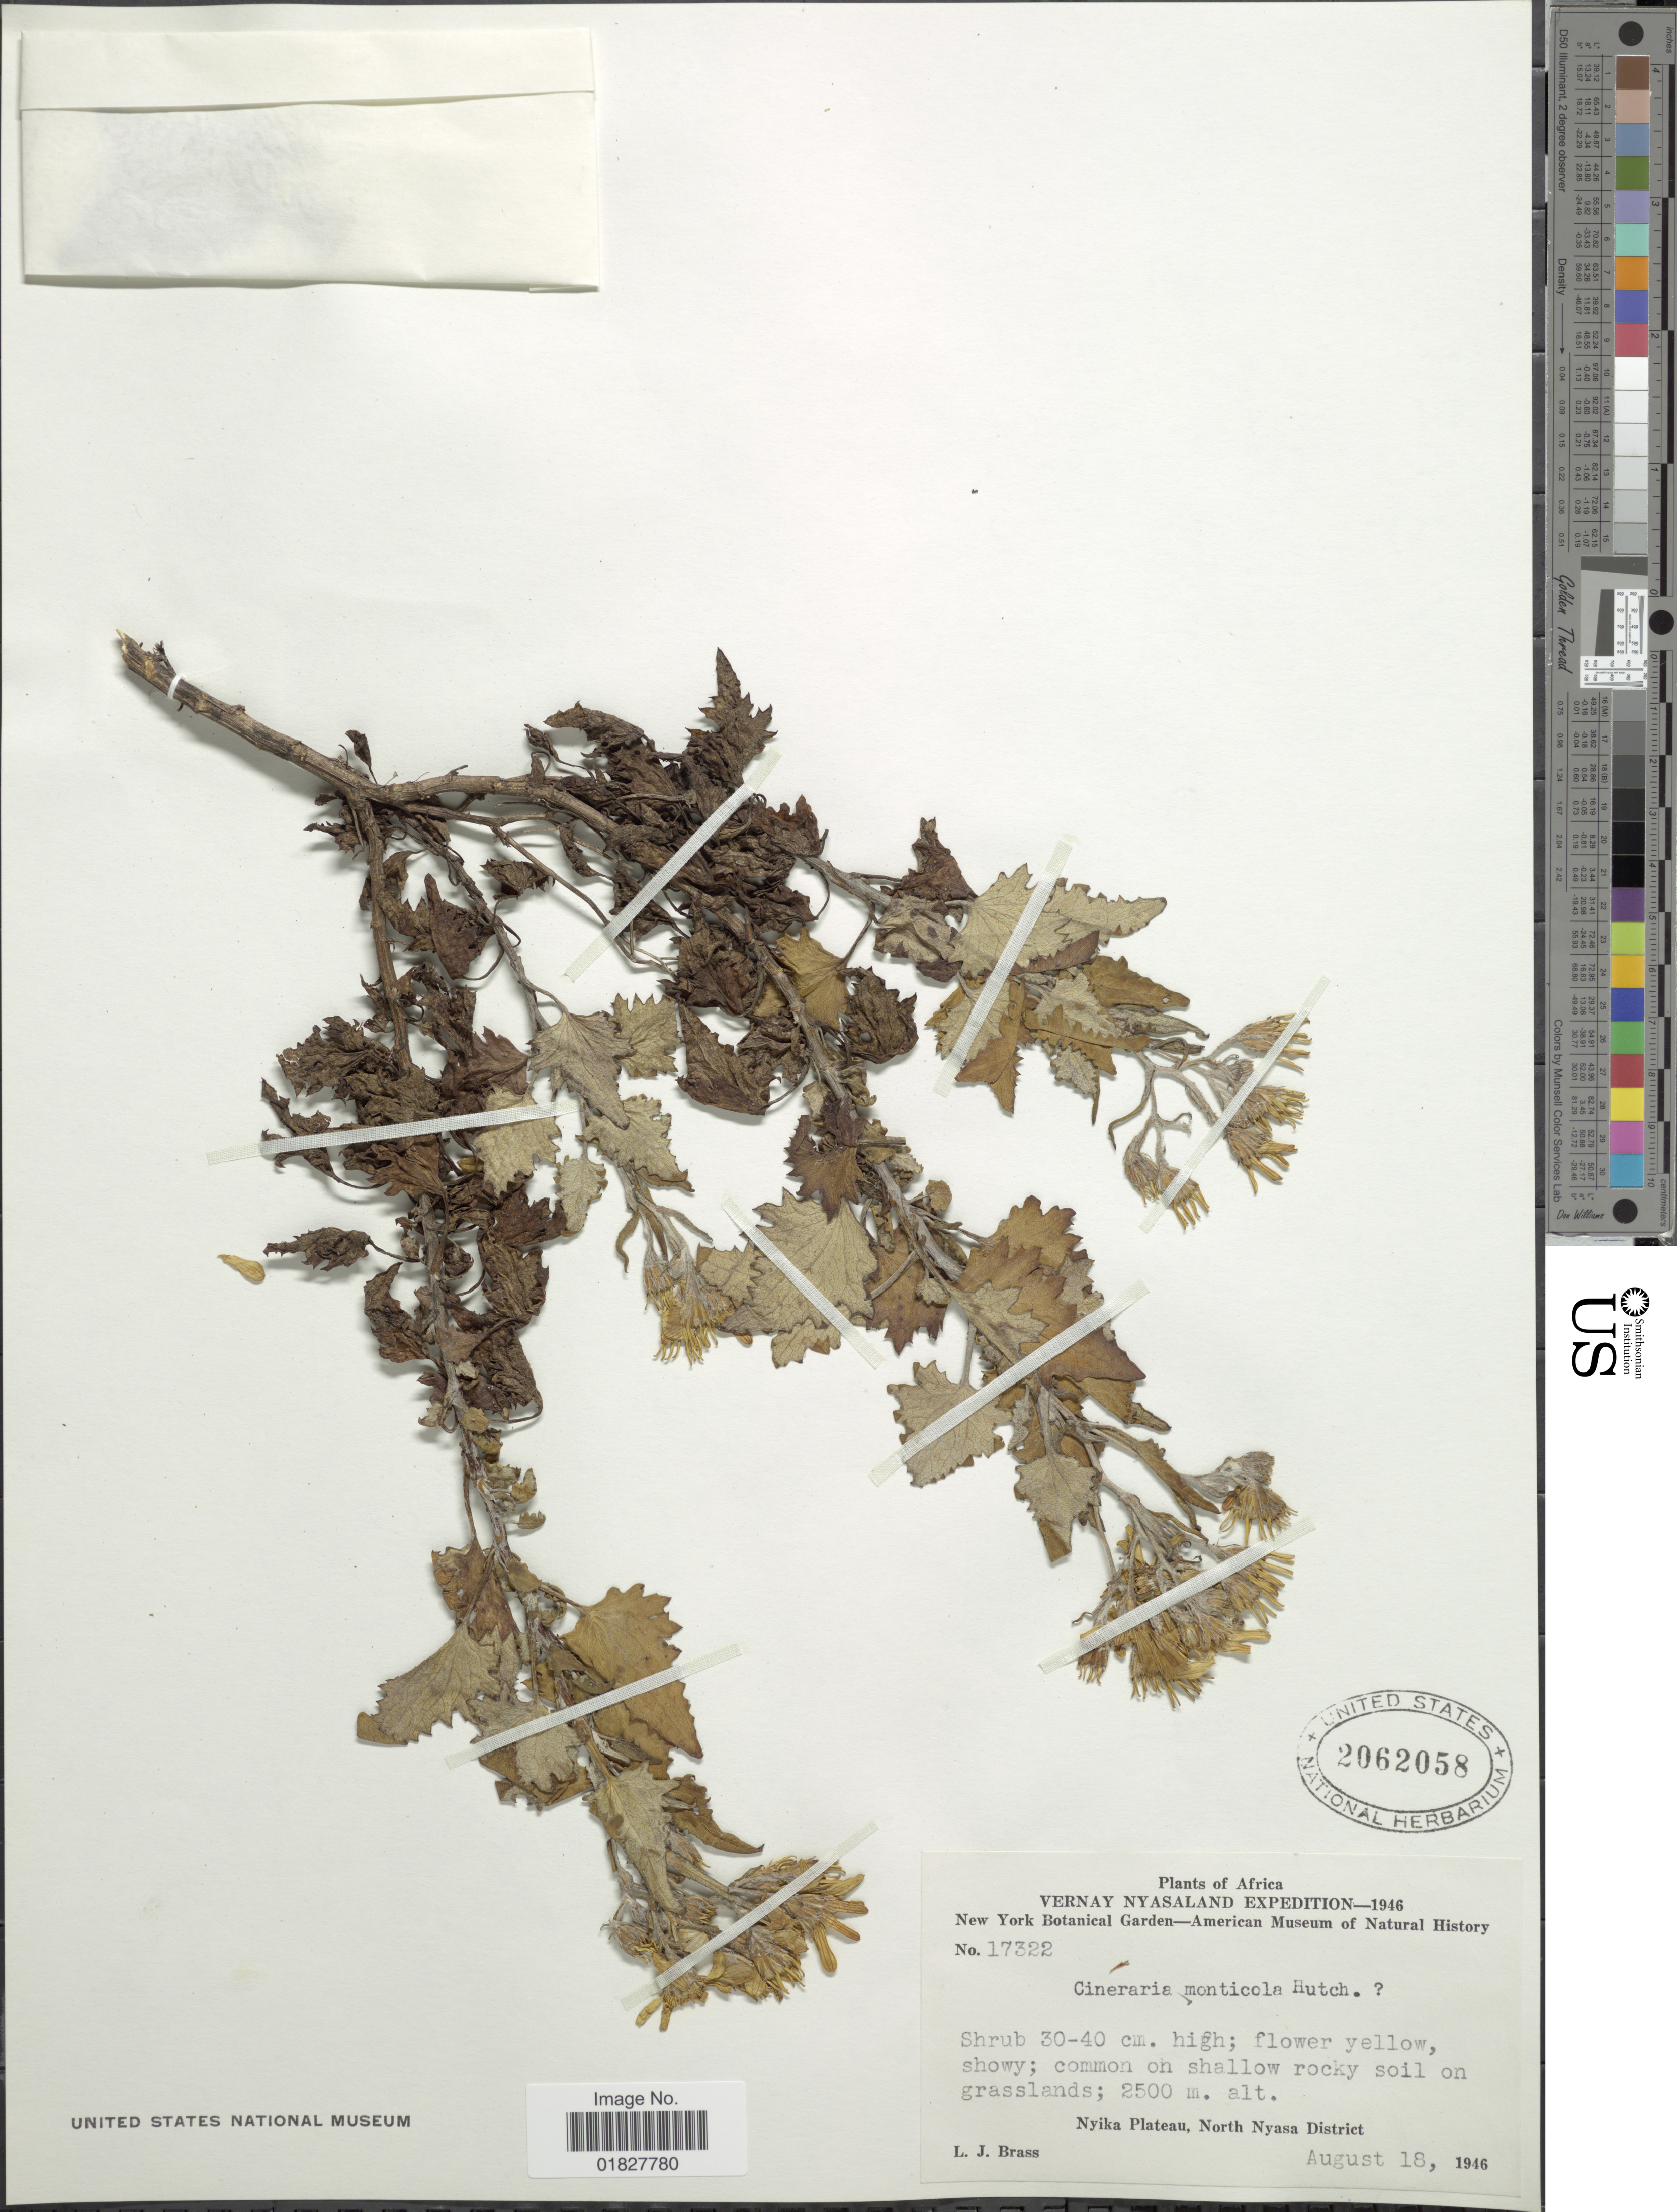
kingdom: Plantae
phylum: Tracheophyta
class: Magnoliopsida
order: Asterales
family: Asteraceae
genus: Cineraria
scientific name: Cineraria monticola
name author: Hutch.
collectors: L. J. Brass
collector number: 17322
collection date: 1946-08-18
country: Malawi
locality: Africa, Vernay Nyasaland, Nyika Plateau, North Nyasa District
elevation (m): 2500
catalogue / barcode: US 2062058